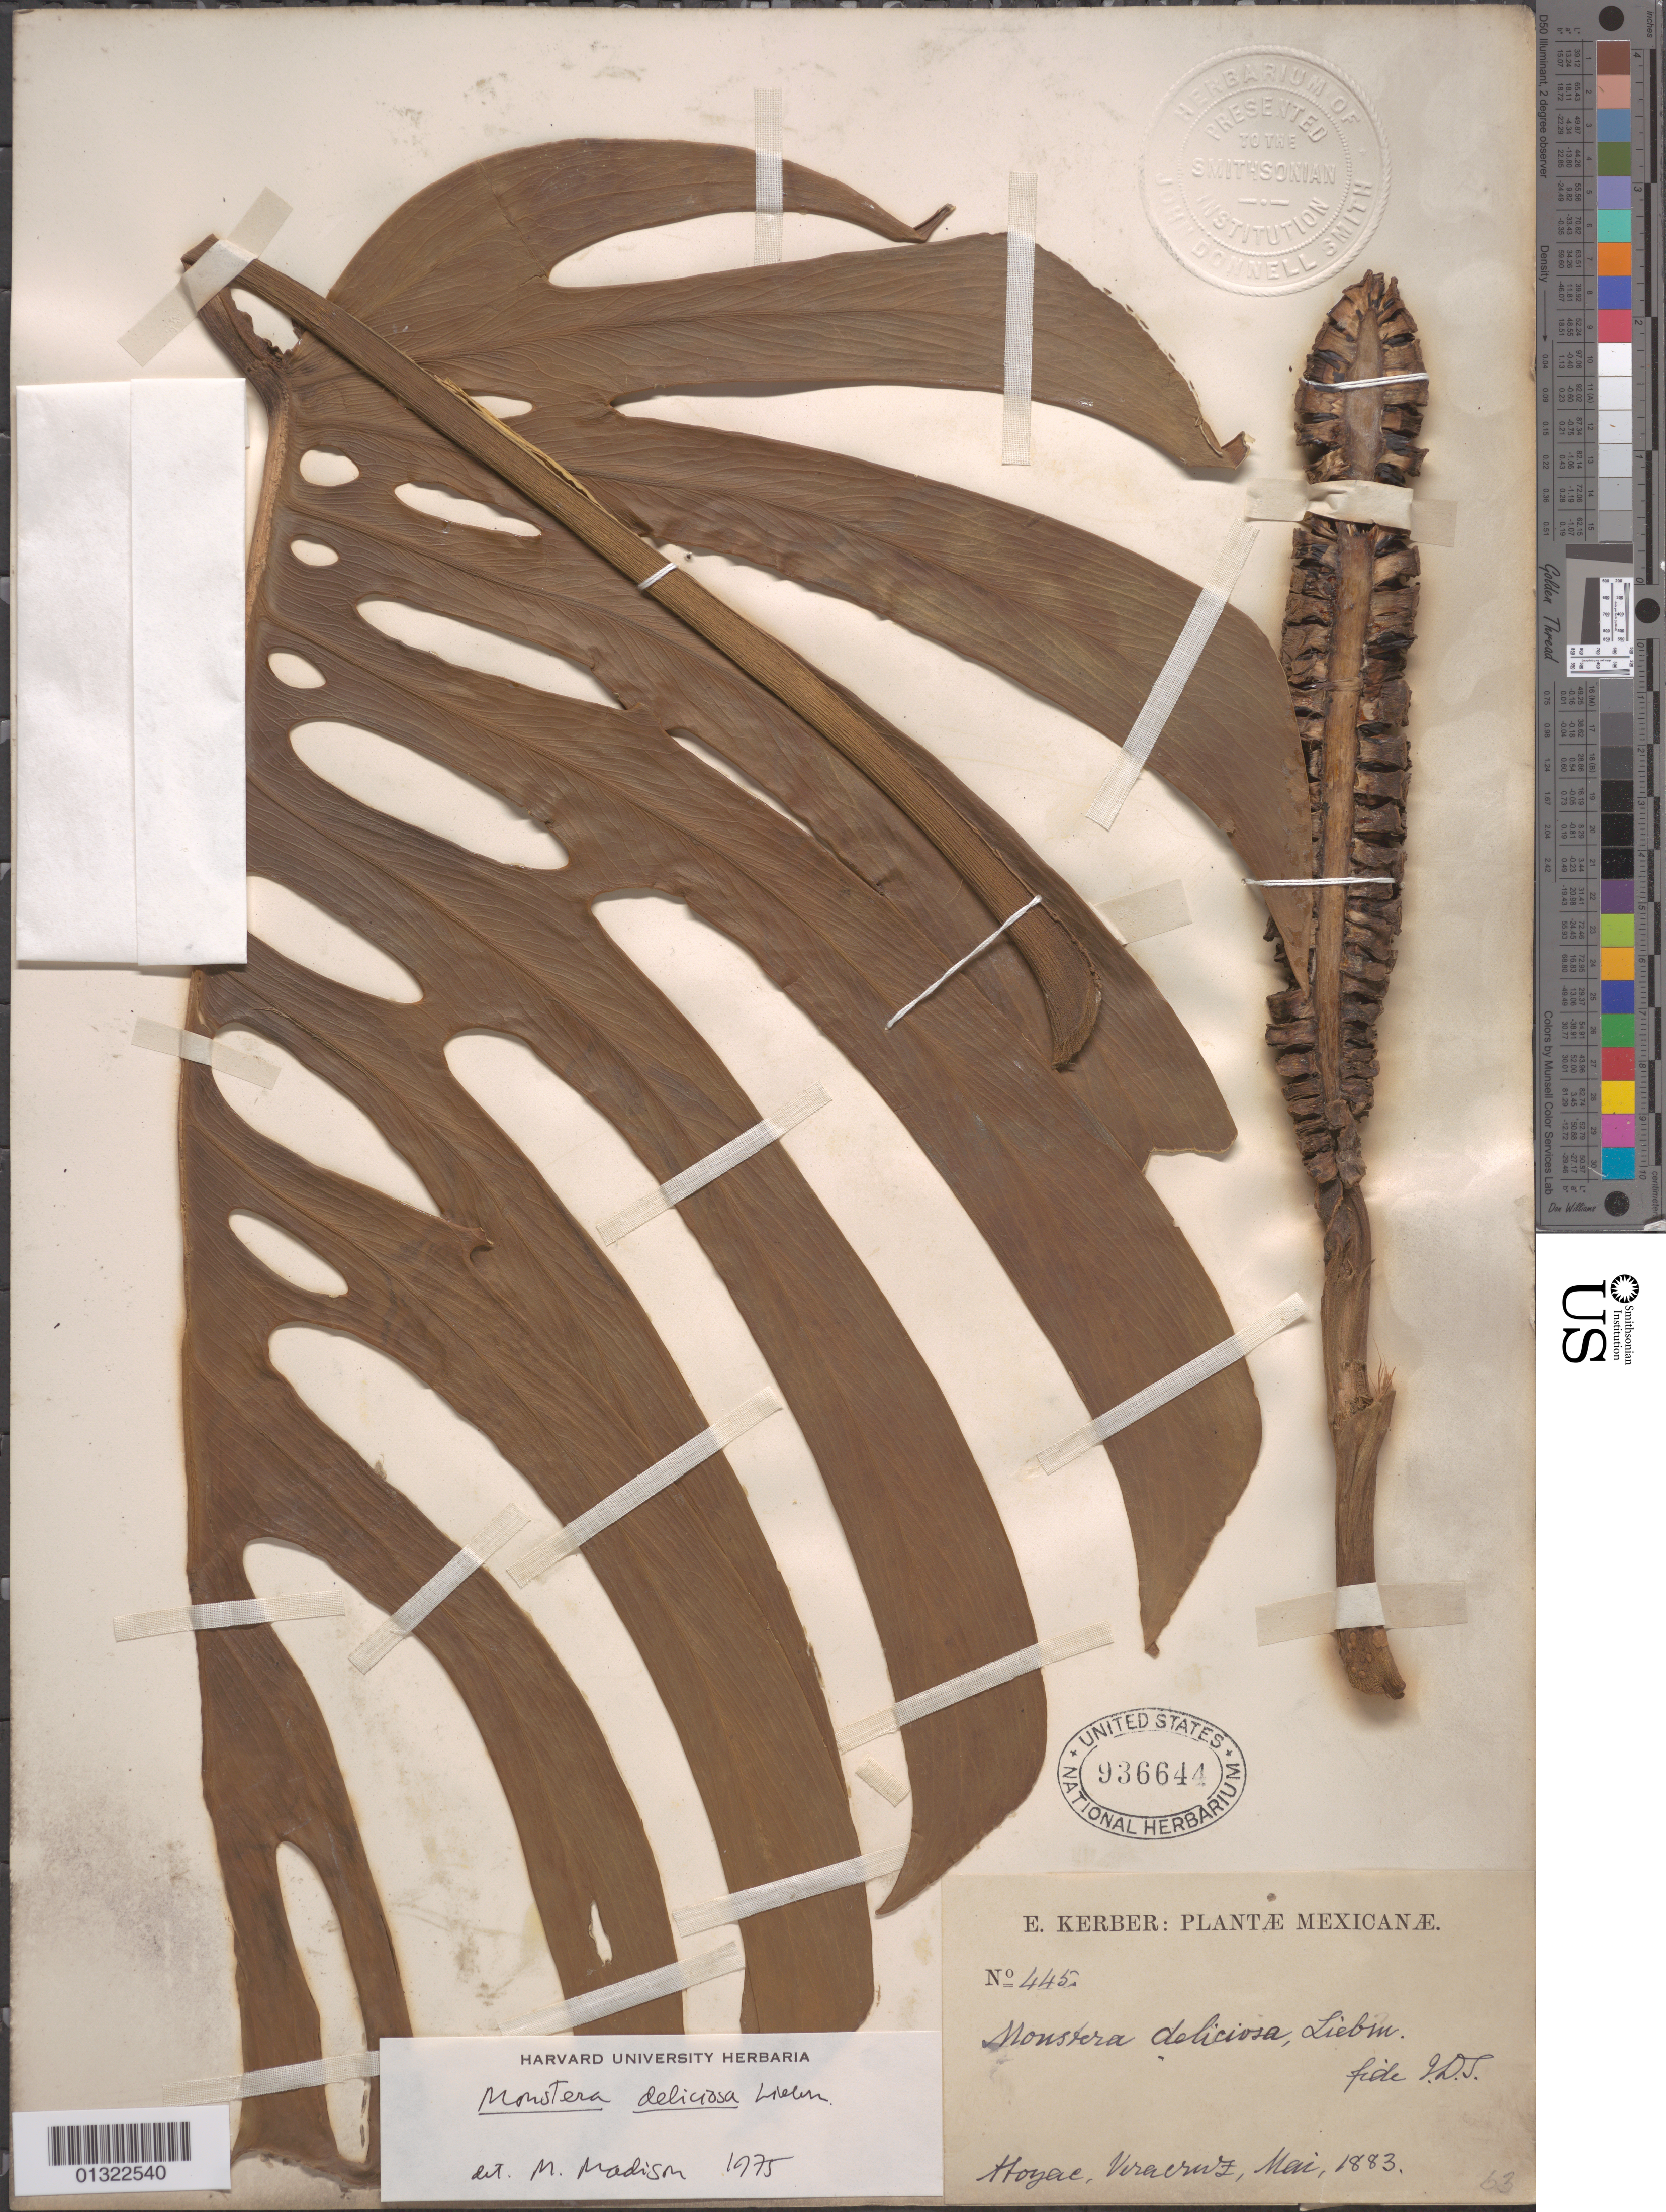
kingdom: Plantae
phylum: Tracheophyta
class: Liliopsida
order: Alismatales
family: Araceae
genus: Monstera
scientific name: Monstera deliciosa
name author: Liebm.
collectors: E. Kerber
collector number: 445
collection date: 1883-05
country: Mexico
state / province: Veracruz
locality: Hoyac, Veracruz.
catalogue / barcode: US 936644